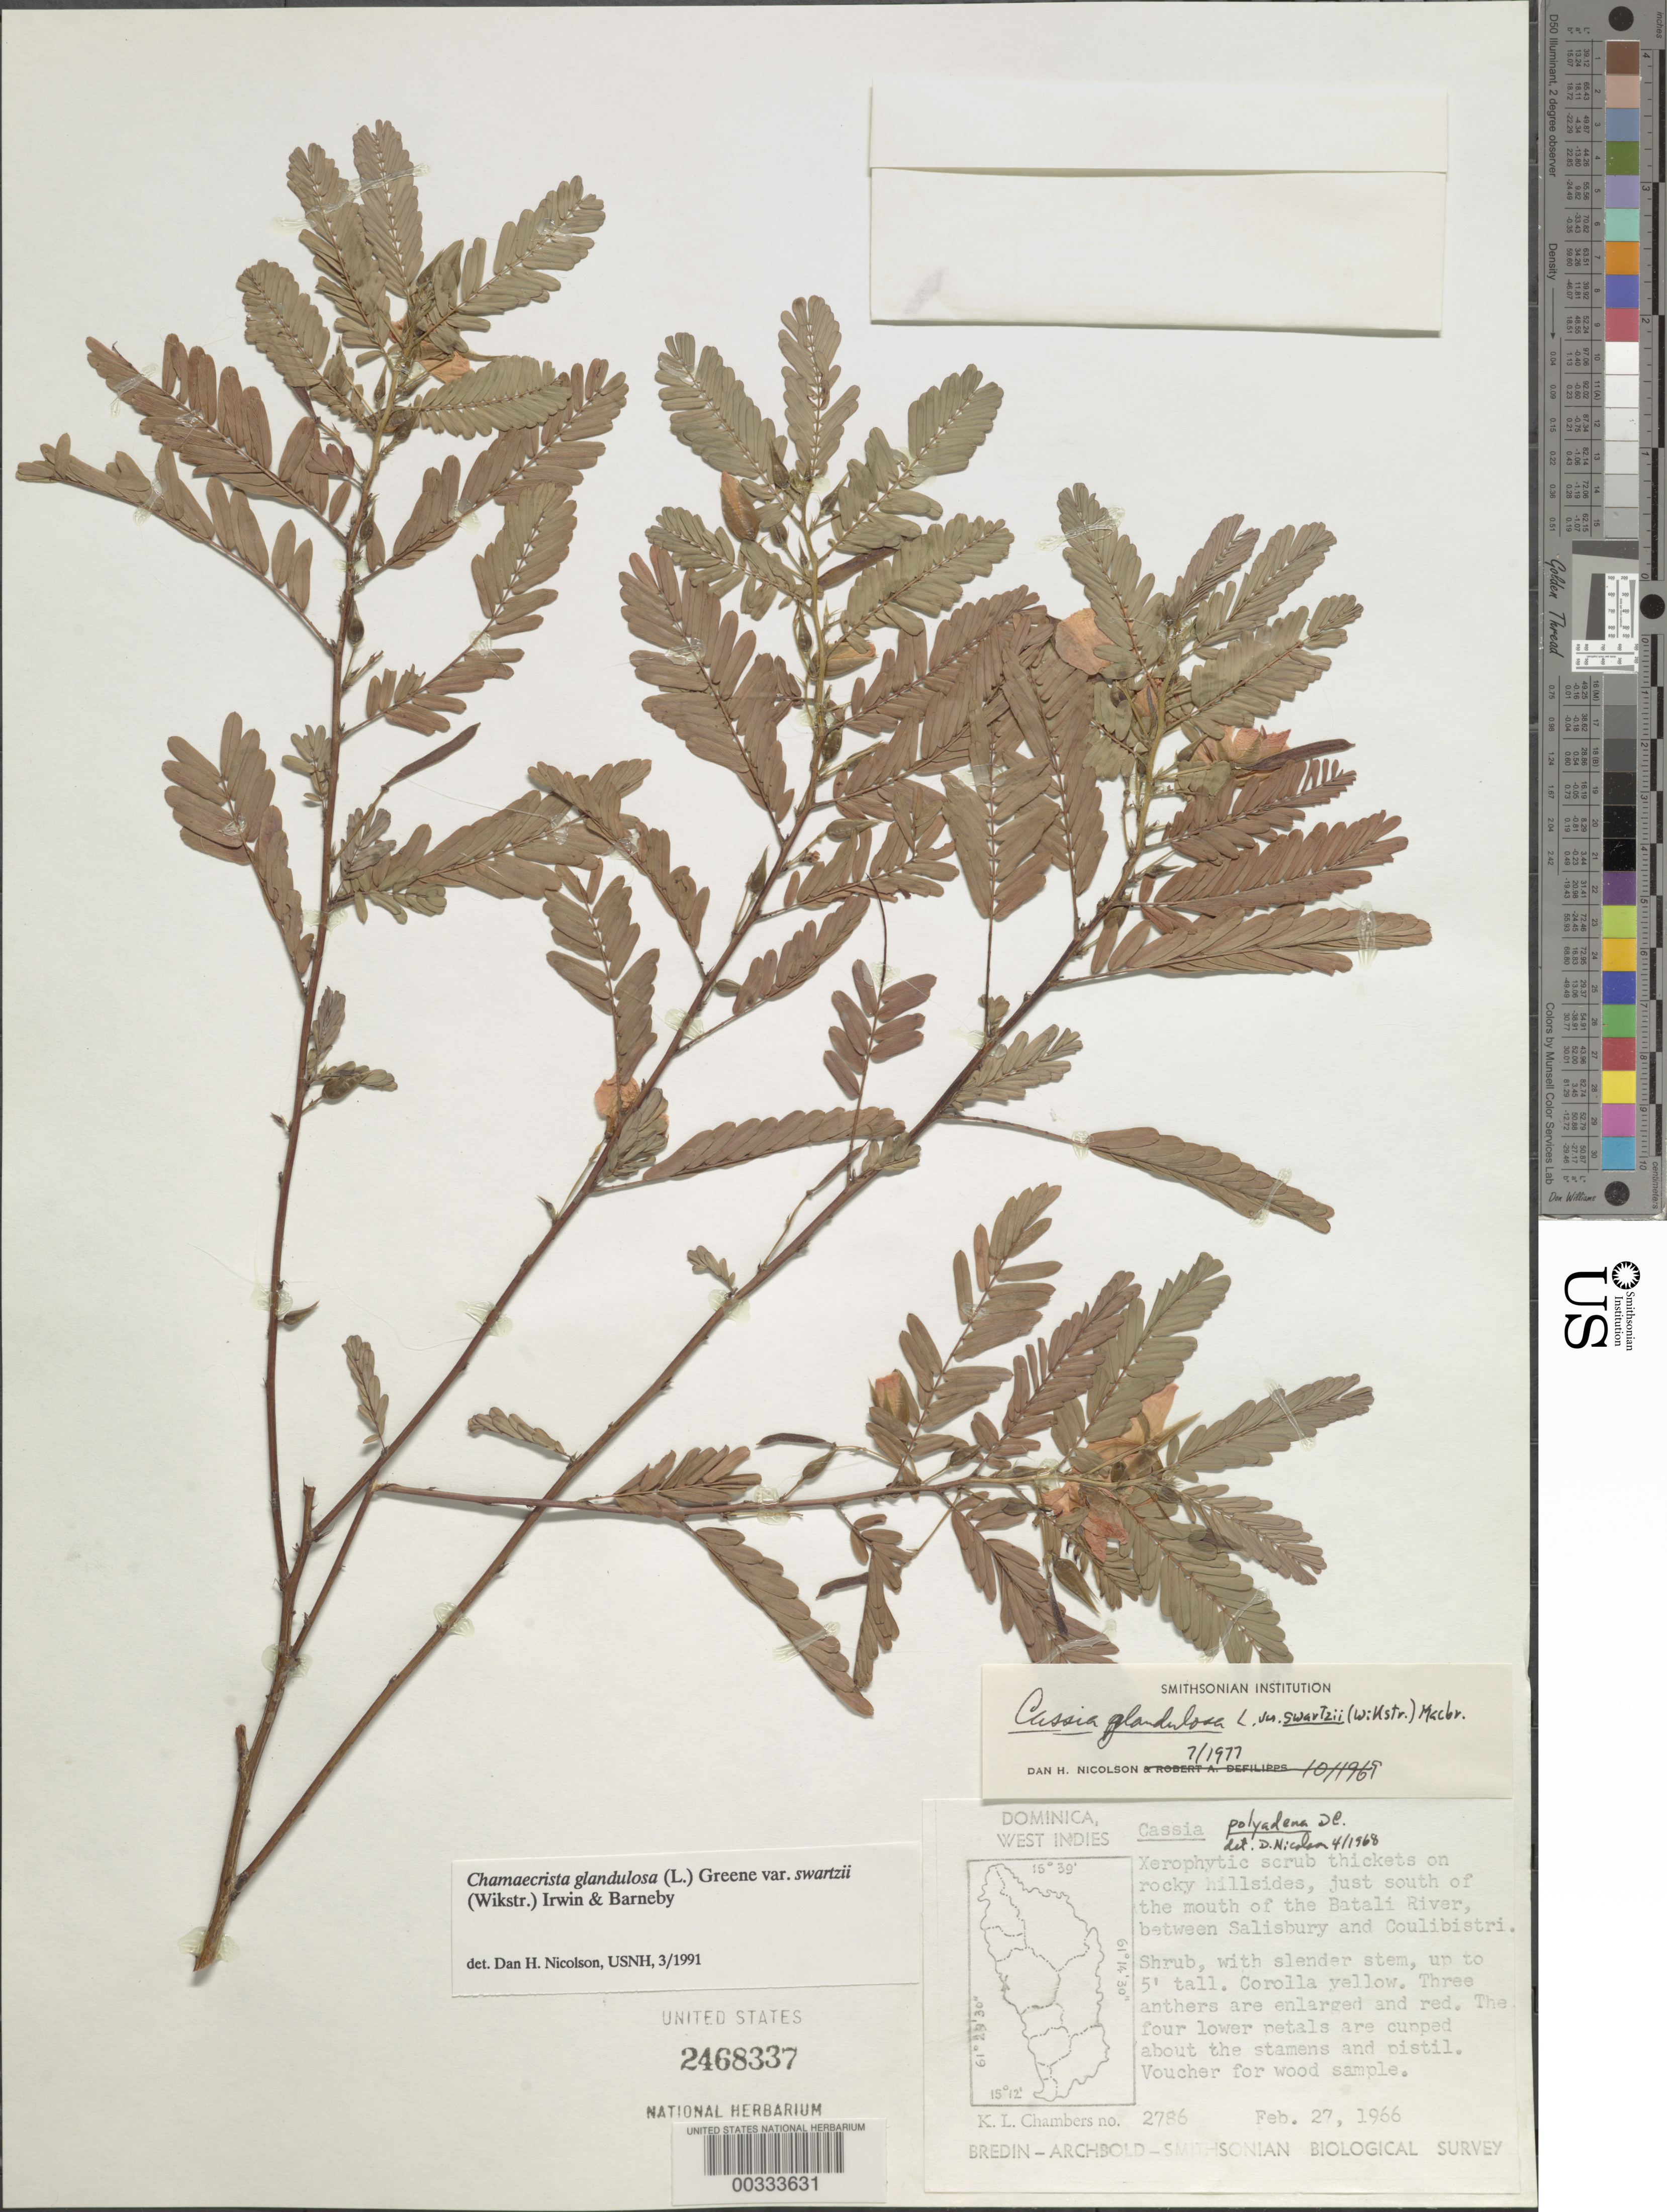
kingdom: Plantae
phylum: Tracheophyta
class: Magnoliopsida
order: Fabales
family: Fabaceae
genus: Chamaecrista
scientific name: Chamaecrista glandulosa var. swartzii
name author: (Wikstr.) H.S. Irwin & Barneby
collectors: K. L. Chambers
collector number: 2786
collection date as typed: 27 Feb 1966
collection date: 1966-02-27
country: Dominica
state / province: St. Joseph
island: Dominica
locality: Just s of the mouth of the batali river, between salisbury and coulibistri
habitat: Thickets on rocky hillsides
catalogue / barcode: US 2468337